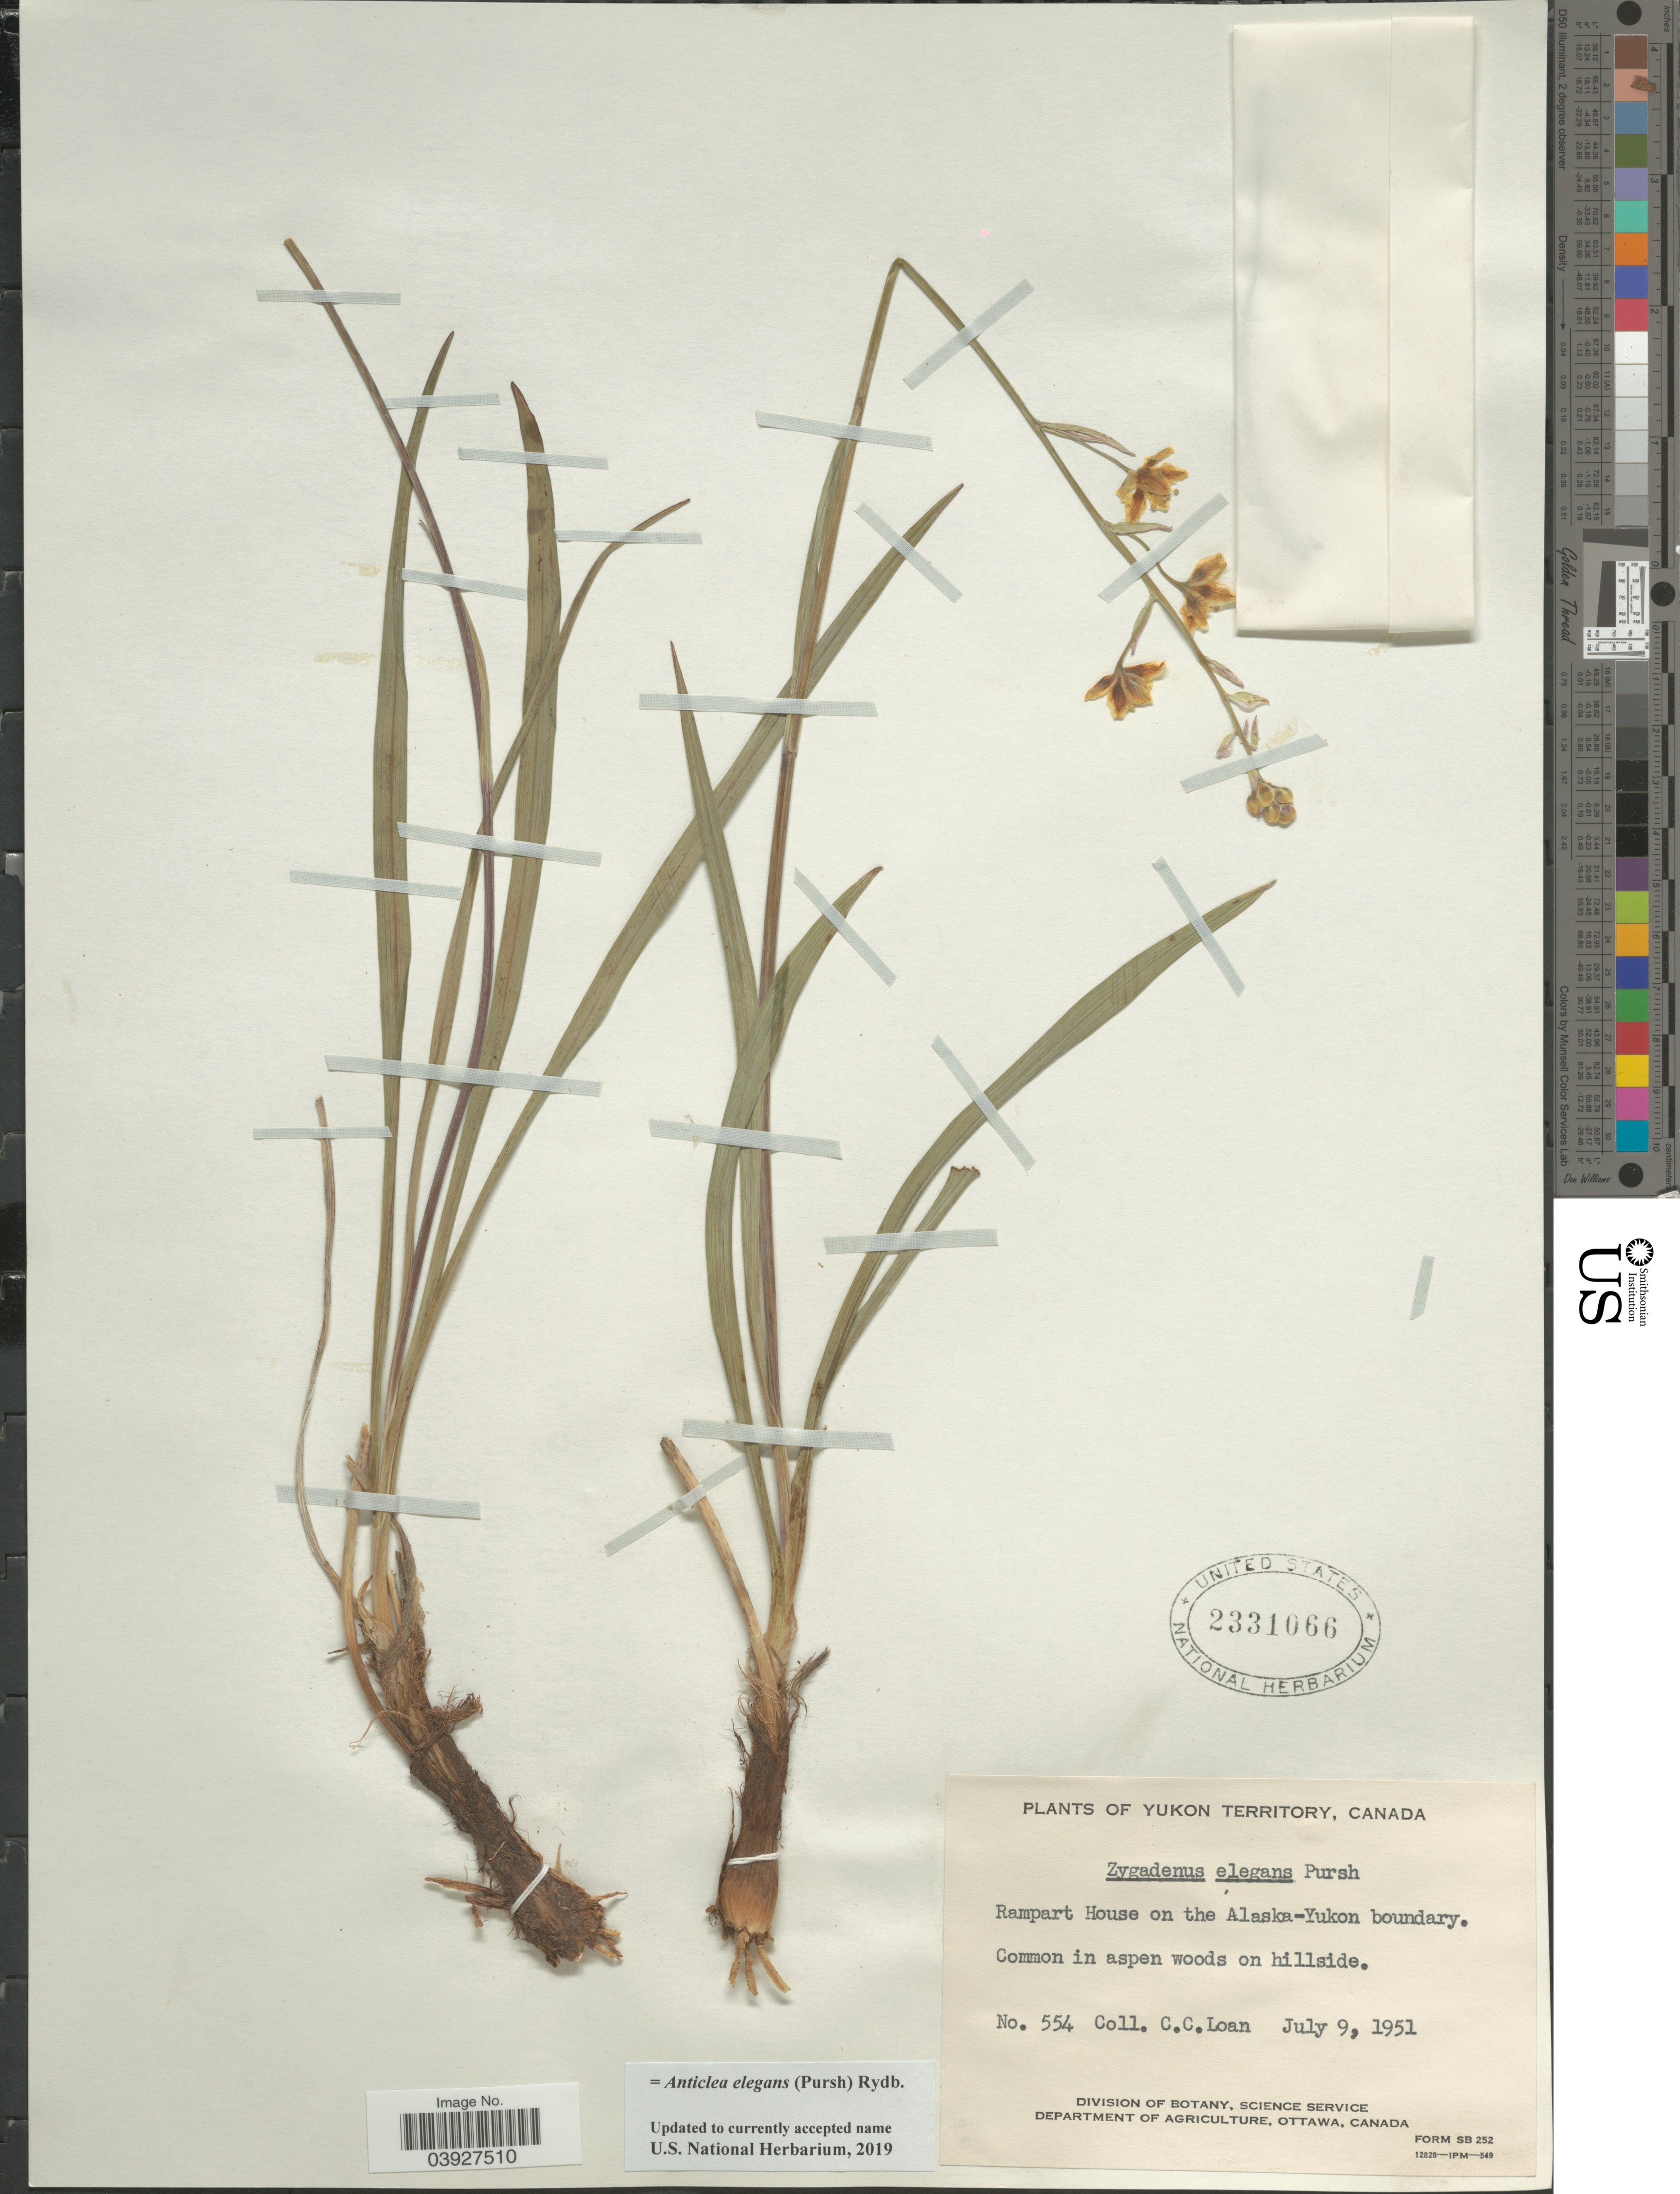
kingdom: Plantae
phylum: Tracheophyta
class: Liliopsida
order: Liliales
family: Melanthiaceae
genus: Anticlea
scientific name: Anticlea elegans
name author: (Pursh) Rydb.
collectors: C. Loan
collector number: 554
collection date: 1951-07-09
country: Canada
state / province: Yukon Territory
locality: Rampart House on the Alaska-Yukon boundary. In aspen woods on hillside.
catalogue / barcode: US 2331066